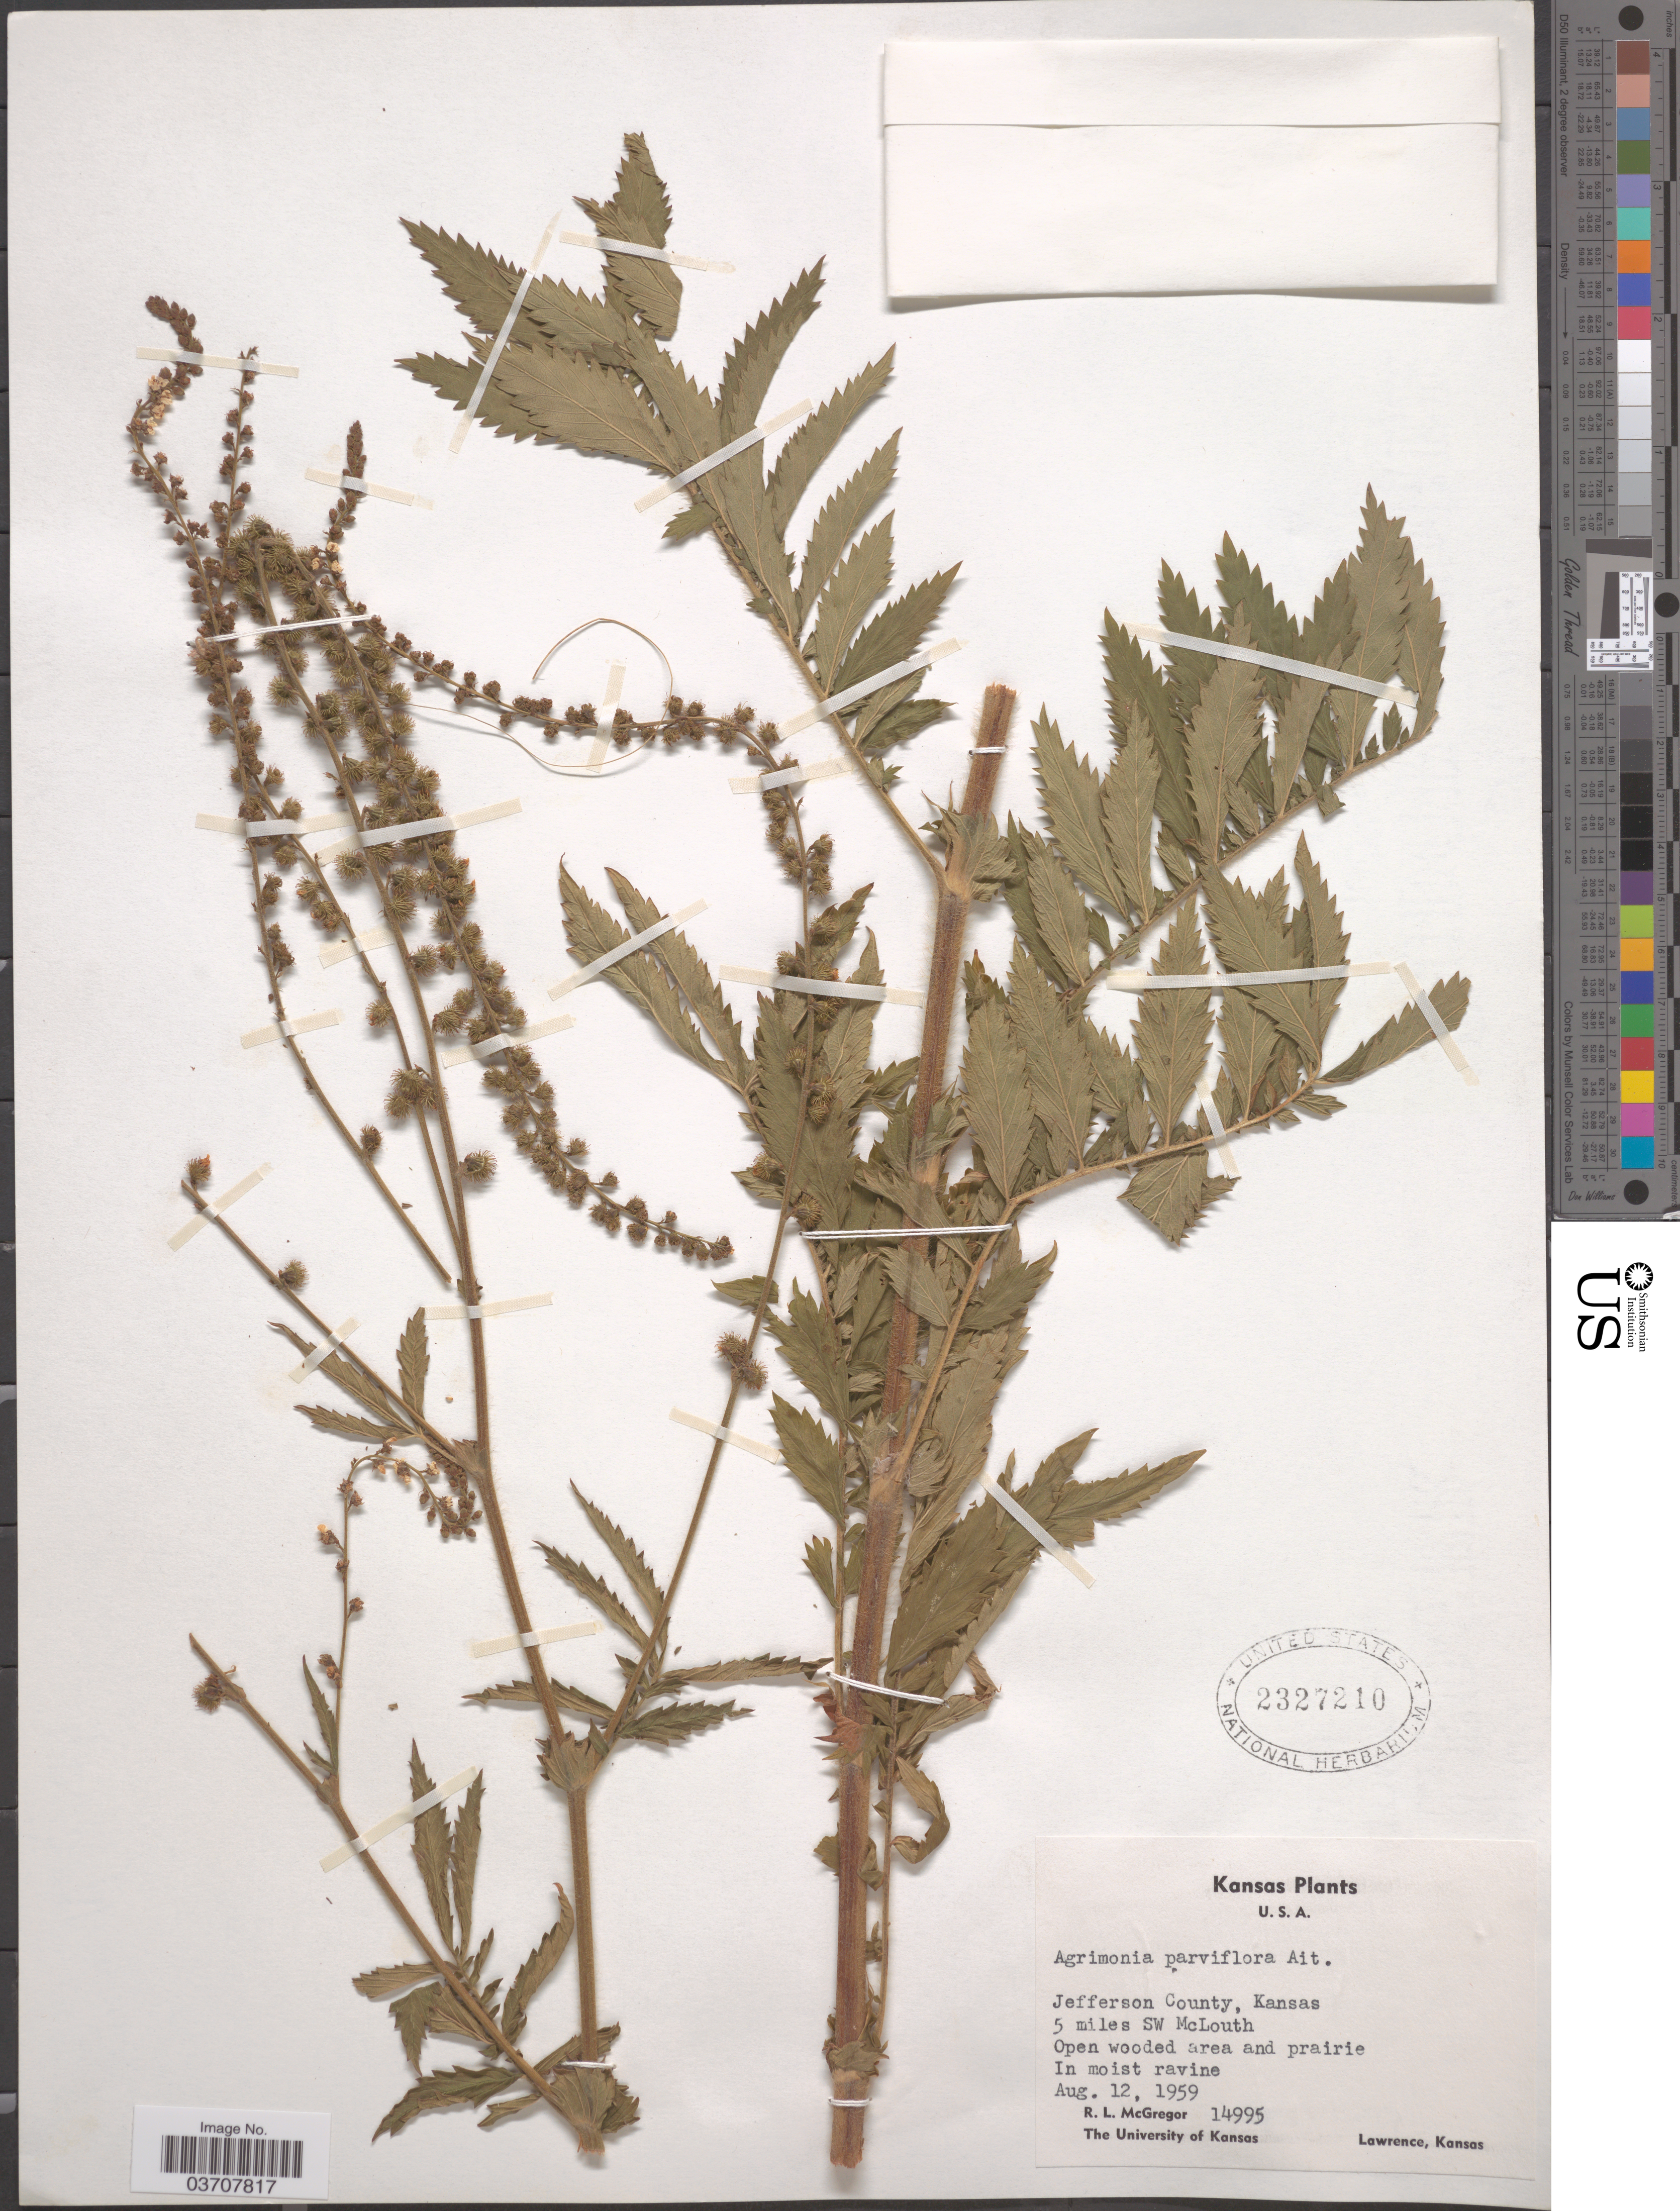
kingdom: Plantae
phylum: Tracheophyta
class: Magnoliopsida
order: Rosales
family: Rosaceae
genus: Agrimonia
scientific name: Agrimonia parviflora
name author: Aiton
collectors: R. McGregor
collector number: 14995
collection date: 1959-08-12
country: United States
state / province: Kansas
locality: Jefferson County. 5 miles SW McLouth.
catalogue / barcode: US 2327210